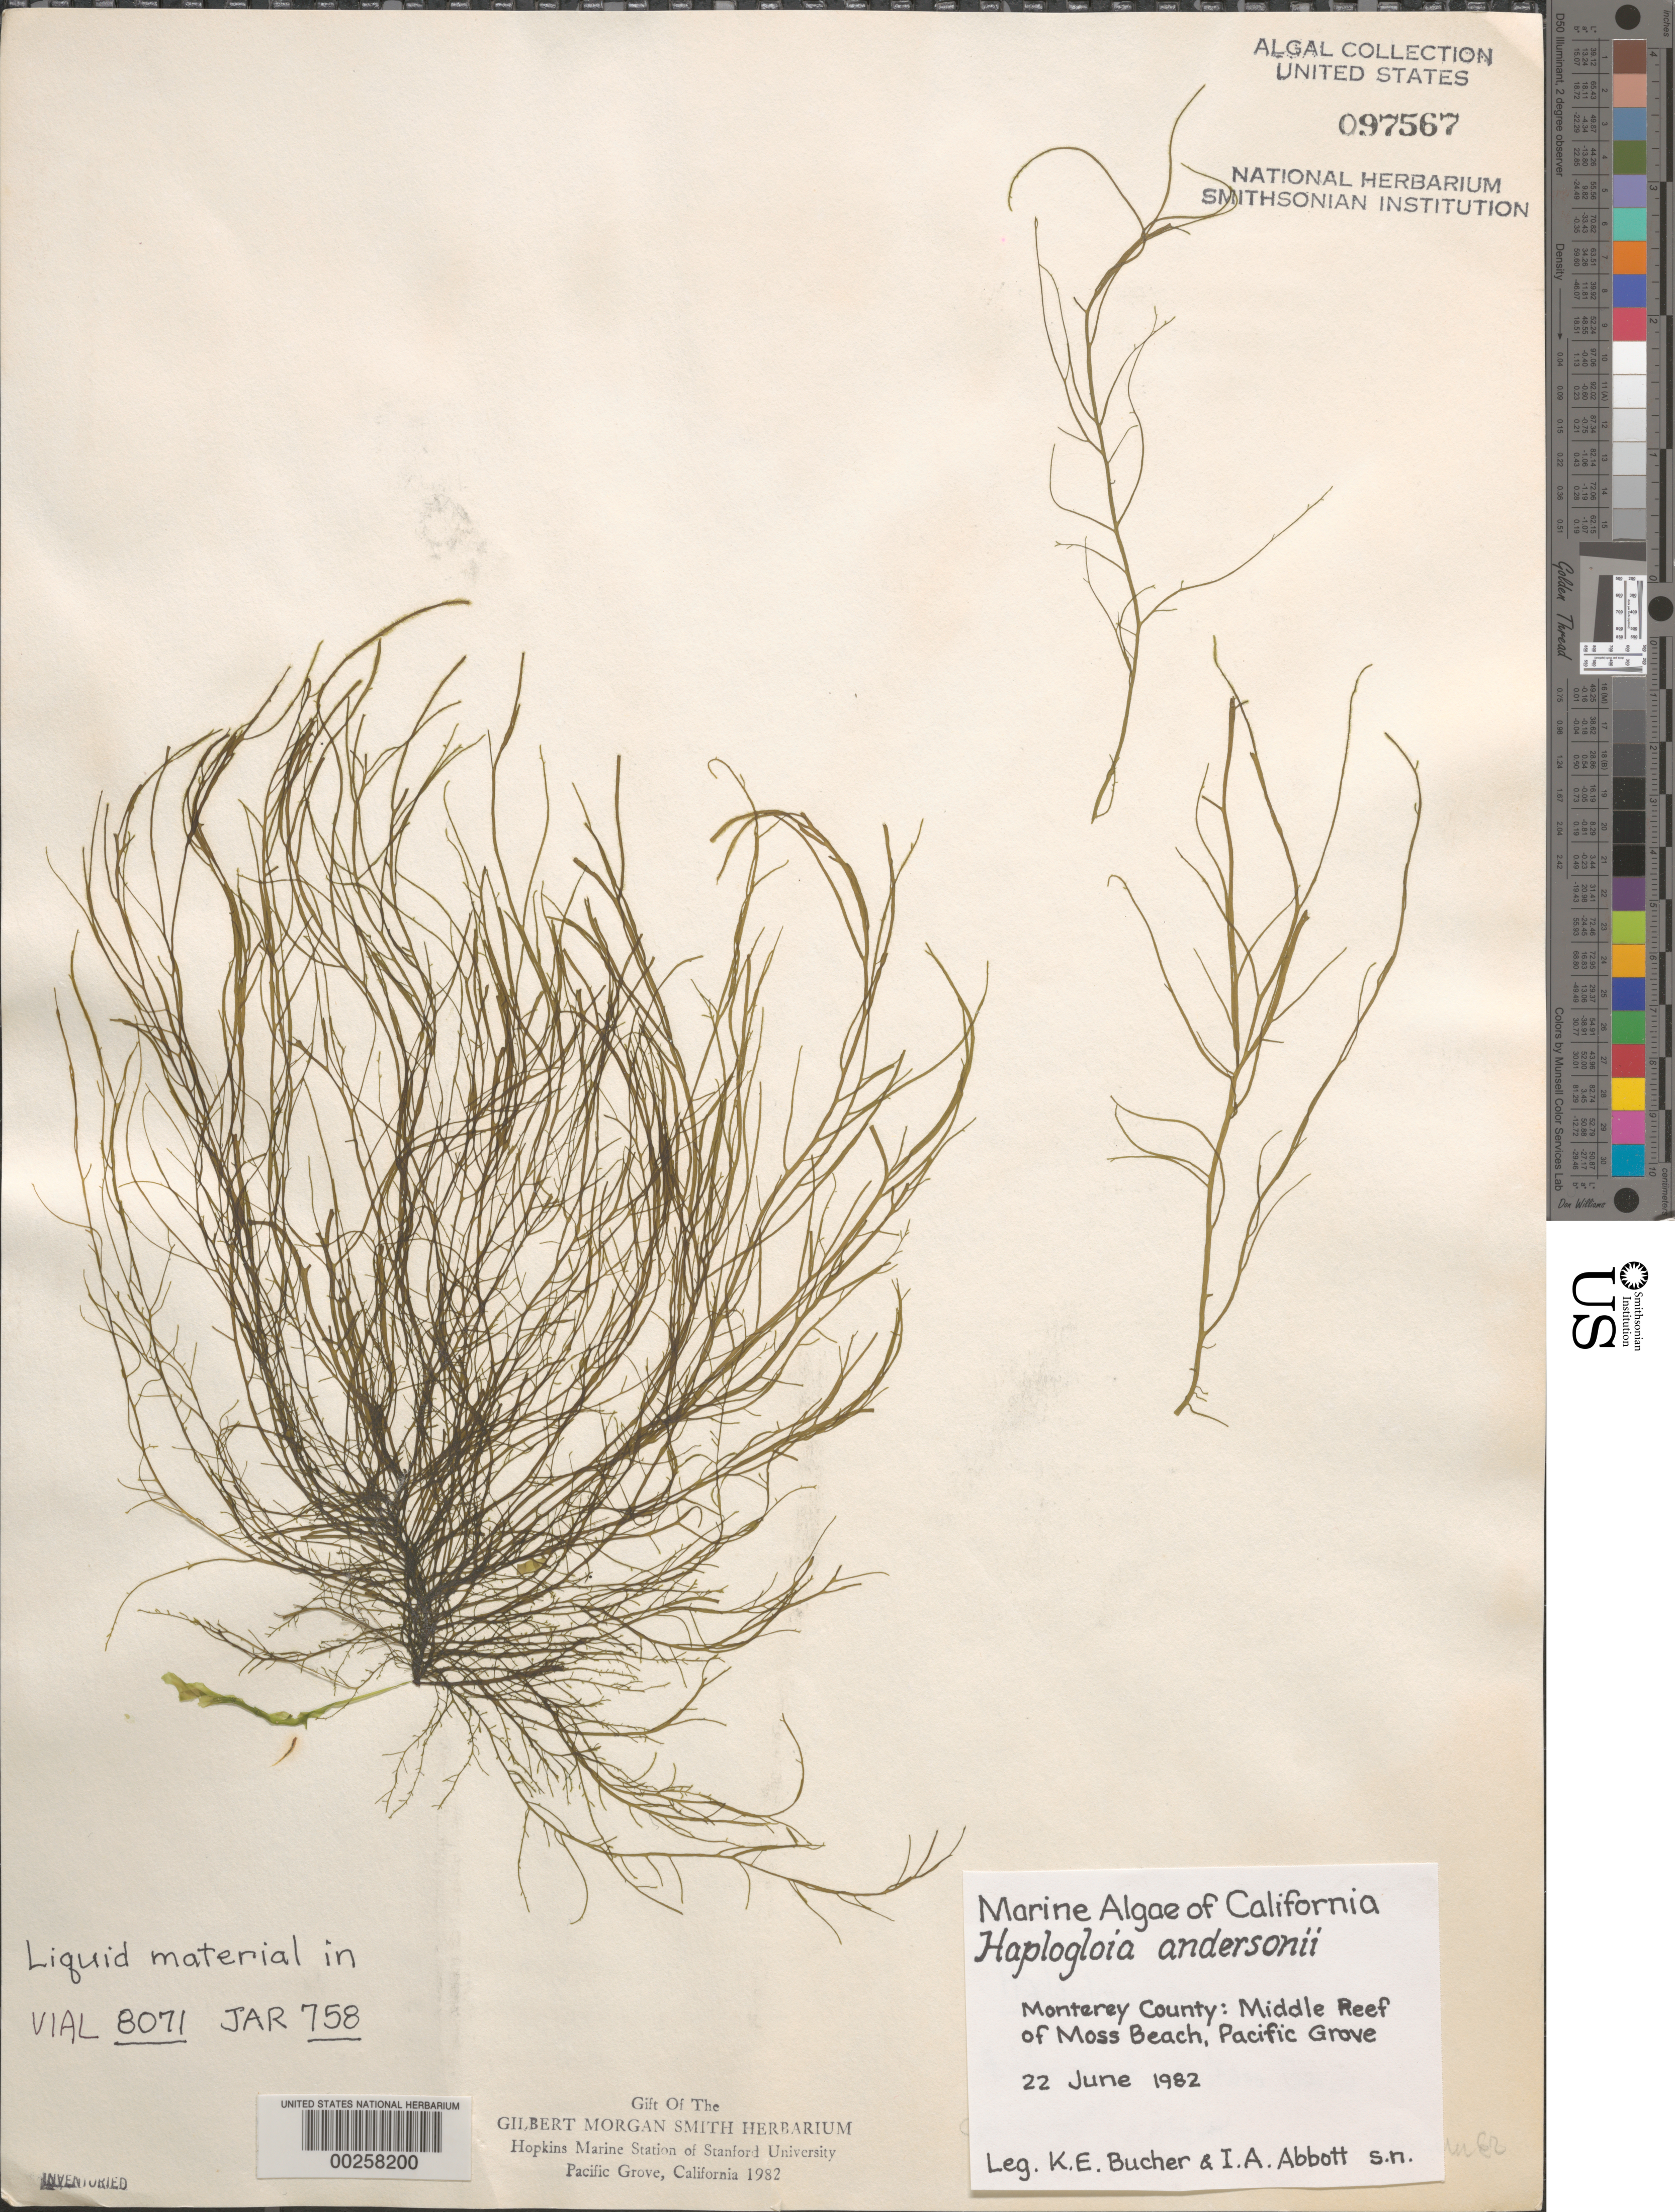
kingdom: Chromista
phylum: Ochrophyta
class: Phaeophyceae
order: Ectocarpales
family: Chordariaceae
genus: Haplogloia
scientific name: Haplogloia andersonii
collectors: K. E. Bucher & I. A. Abbott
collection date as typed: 22 Jun 1982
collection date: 1982-06-22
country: United States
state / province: California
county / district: Monterey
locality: Middle Reef of Moss Beach, Pacific Grove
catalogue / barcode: US 97567